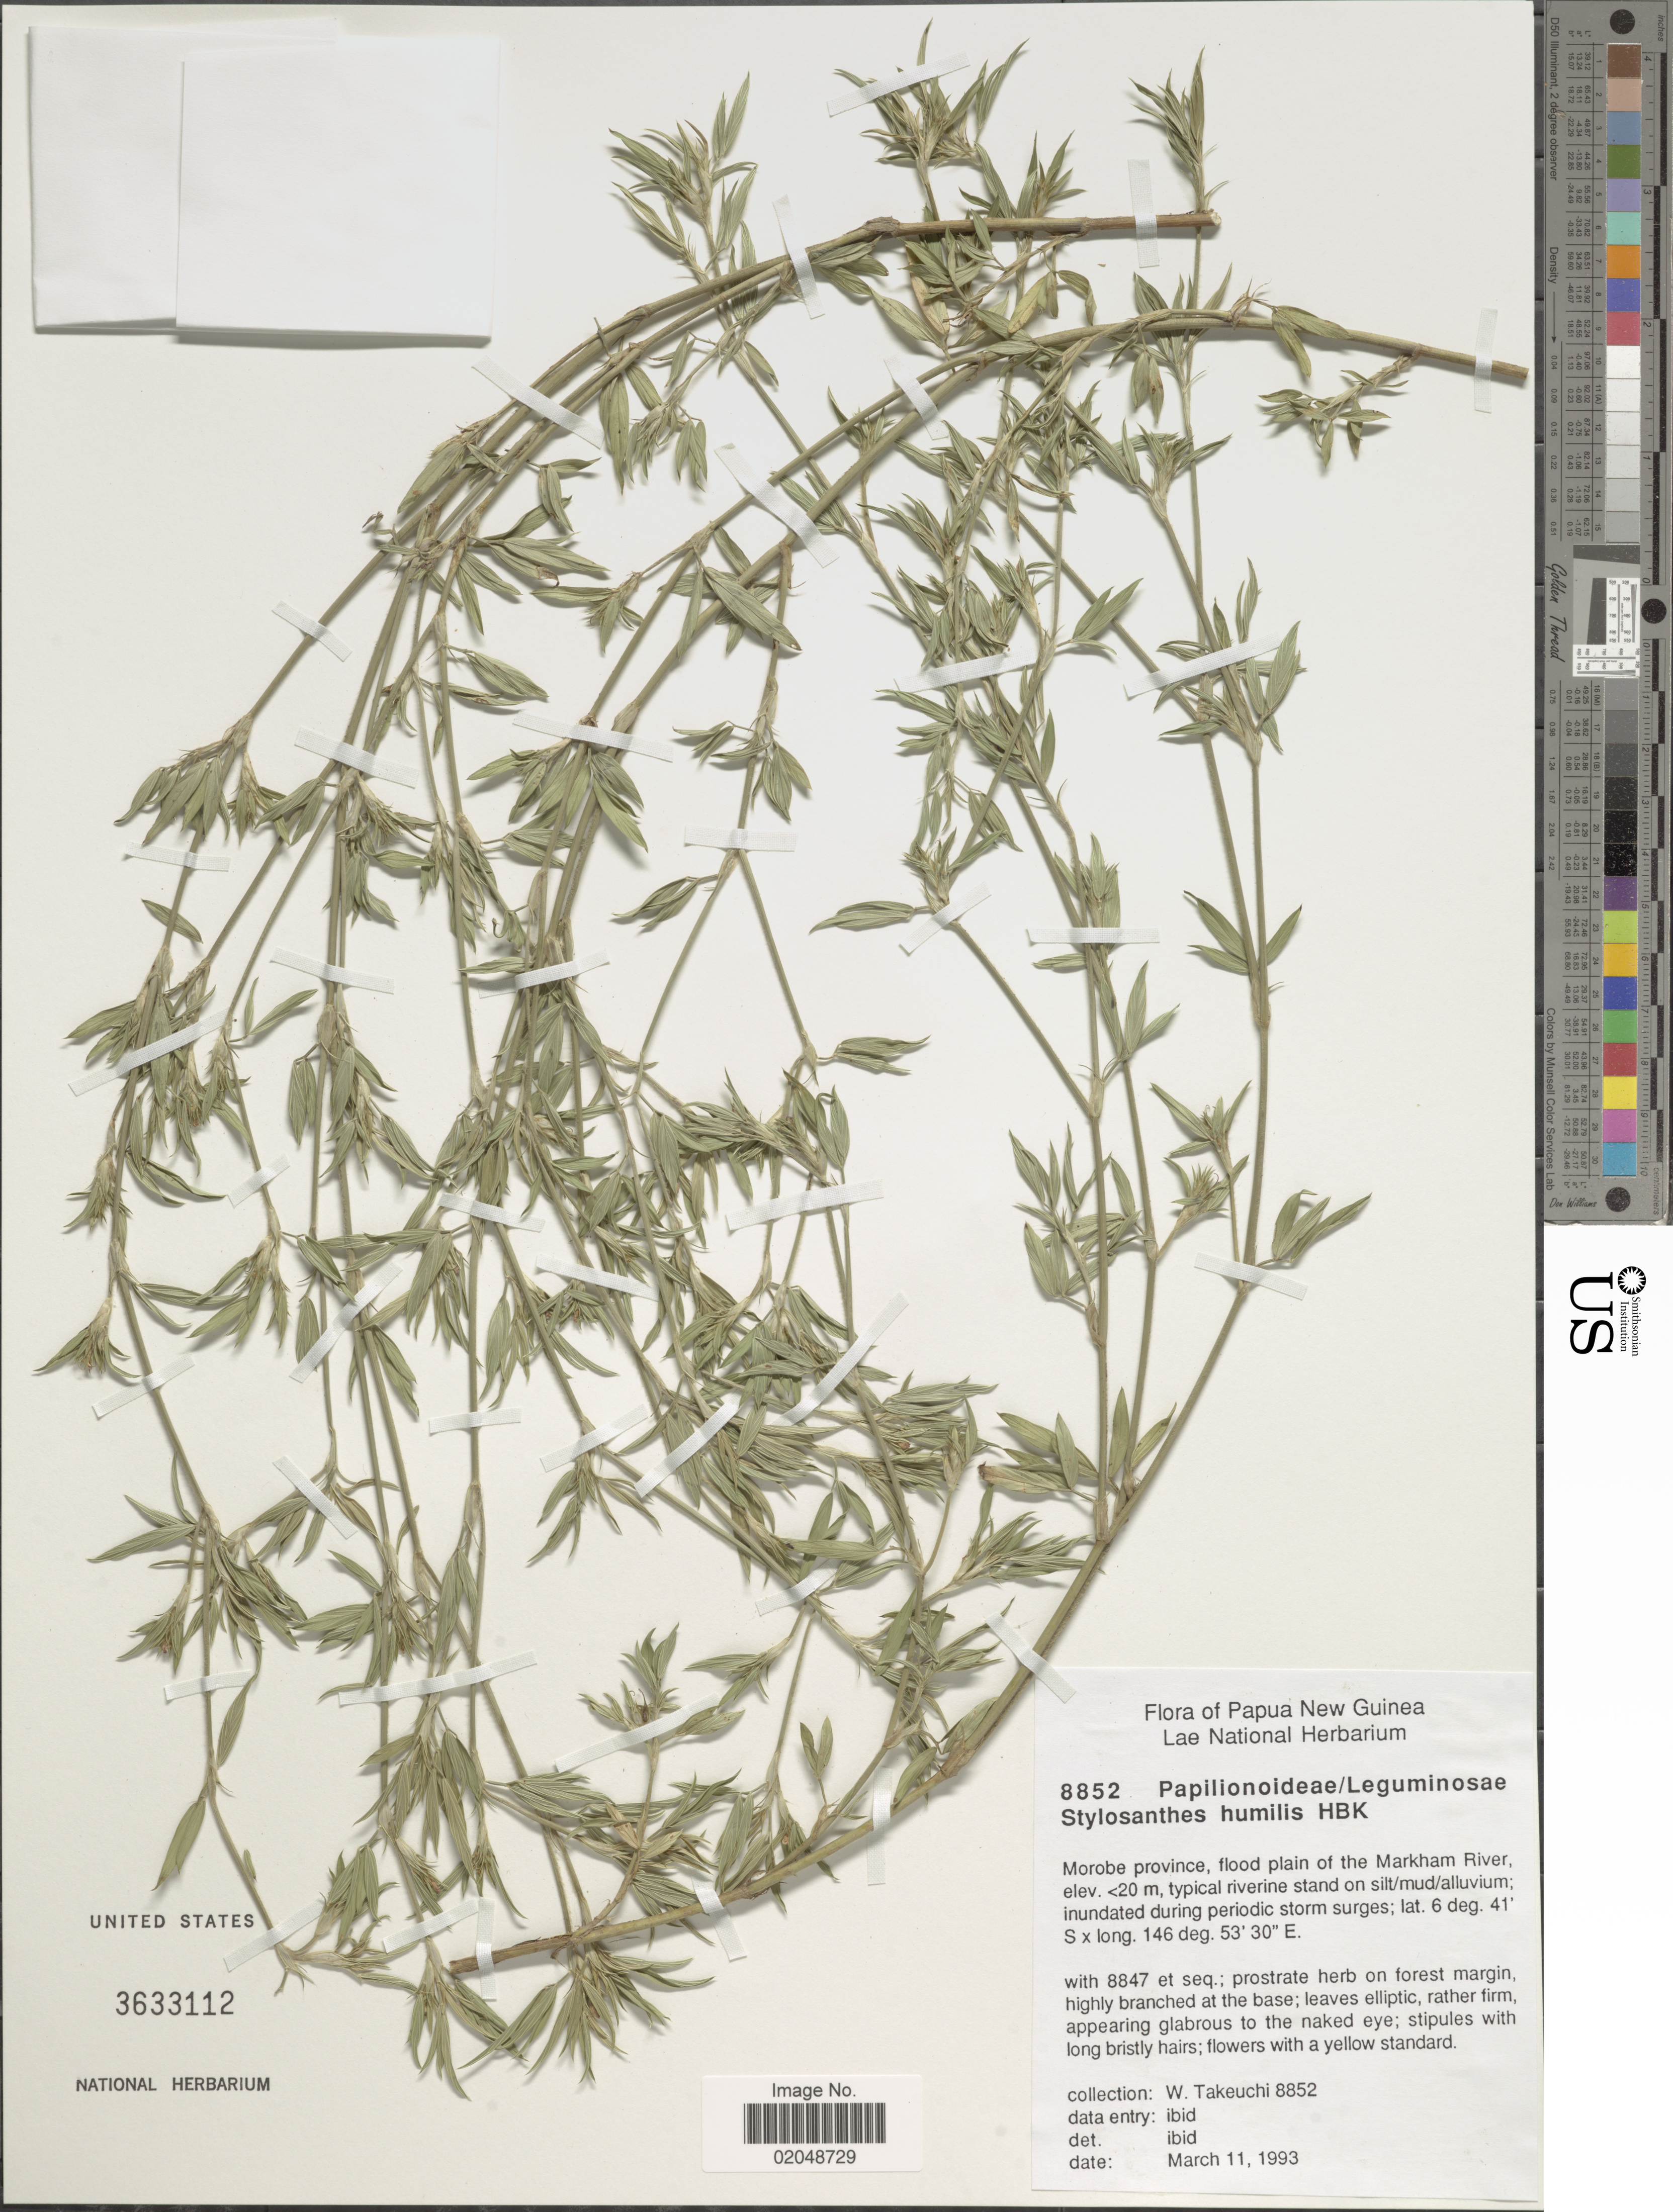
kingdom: Plantae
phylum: Tracheophyta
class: Magnoliopsida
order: Fabales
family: Fabaceae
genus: Stylosanthes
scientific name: Stylosanthes humilis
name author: Kunth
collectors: W. Takeuchi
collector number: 8852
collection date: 1993-03-11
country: Papua New Guinea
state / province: Morobe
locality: Flood plain of the Markham River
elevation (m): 20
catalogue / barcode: US 3633112